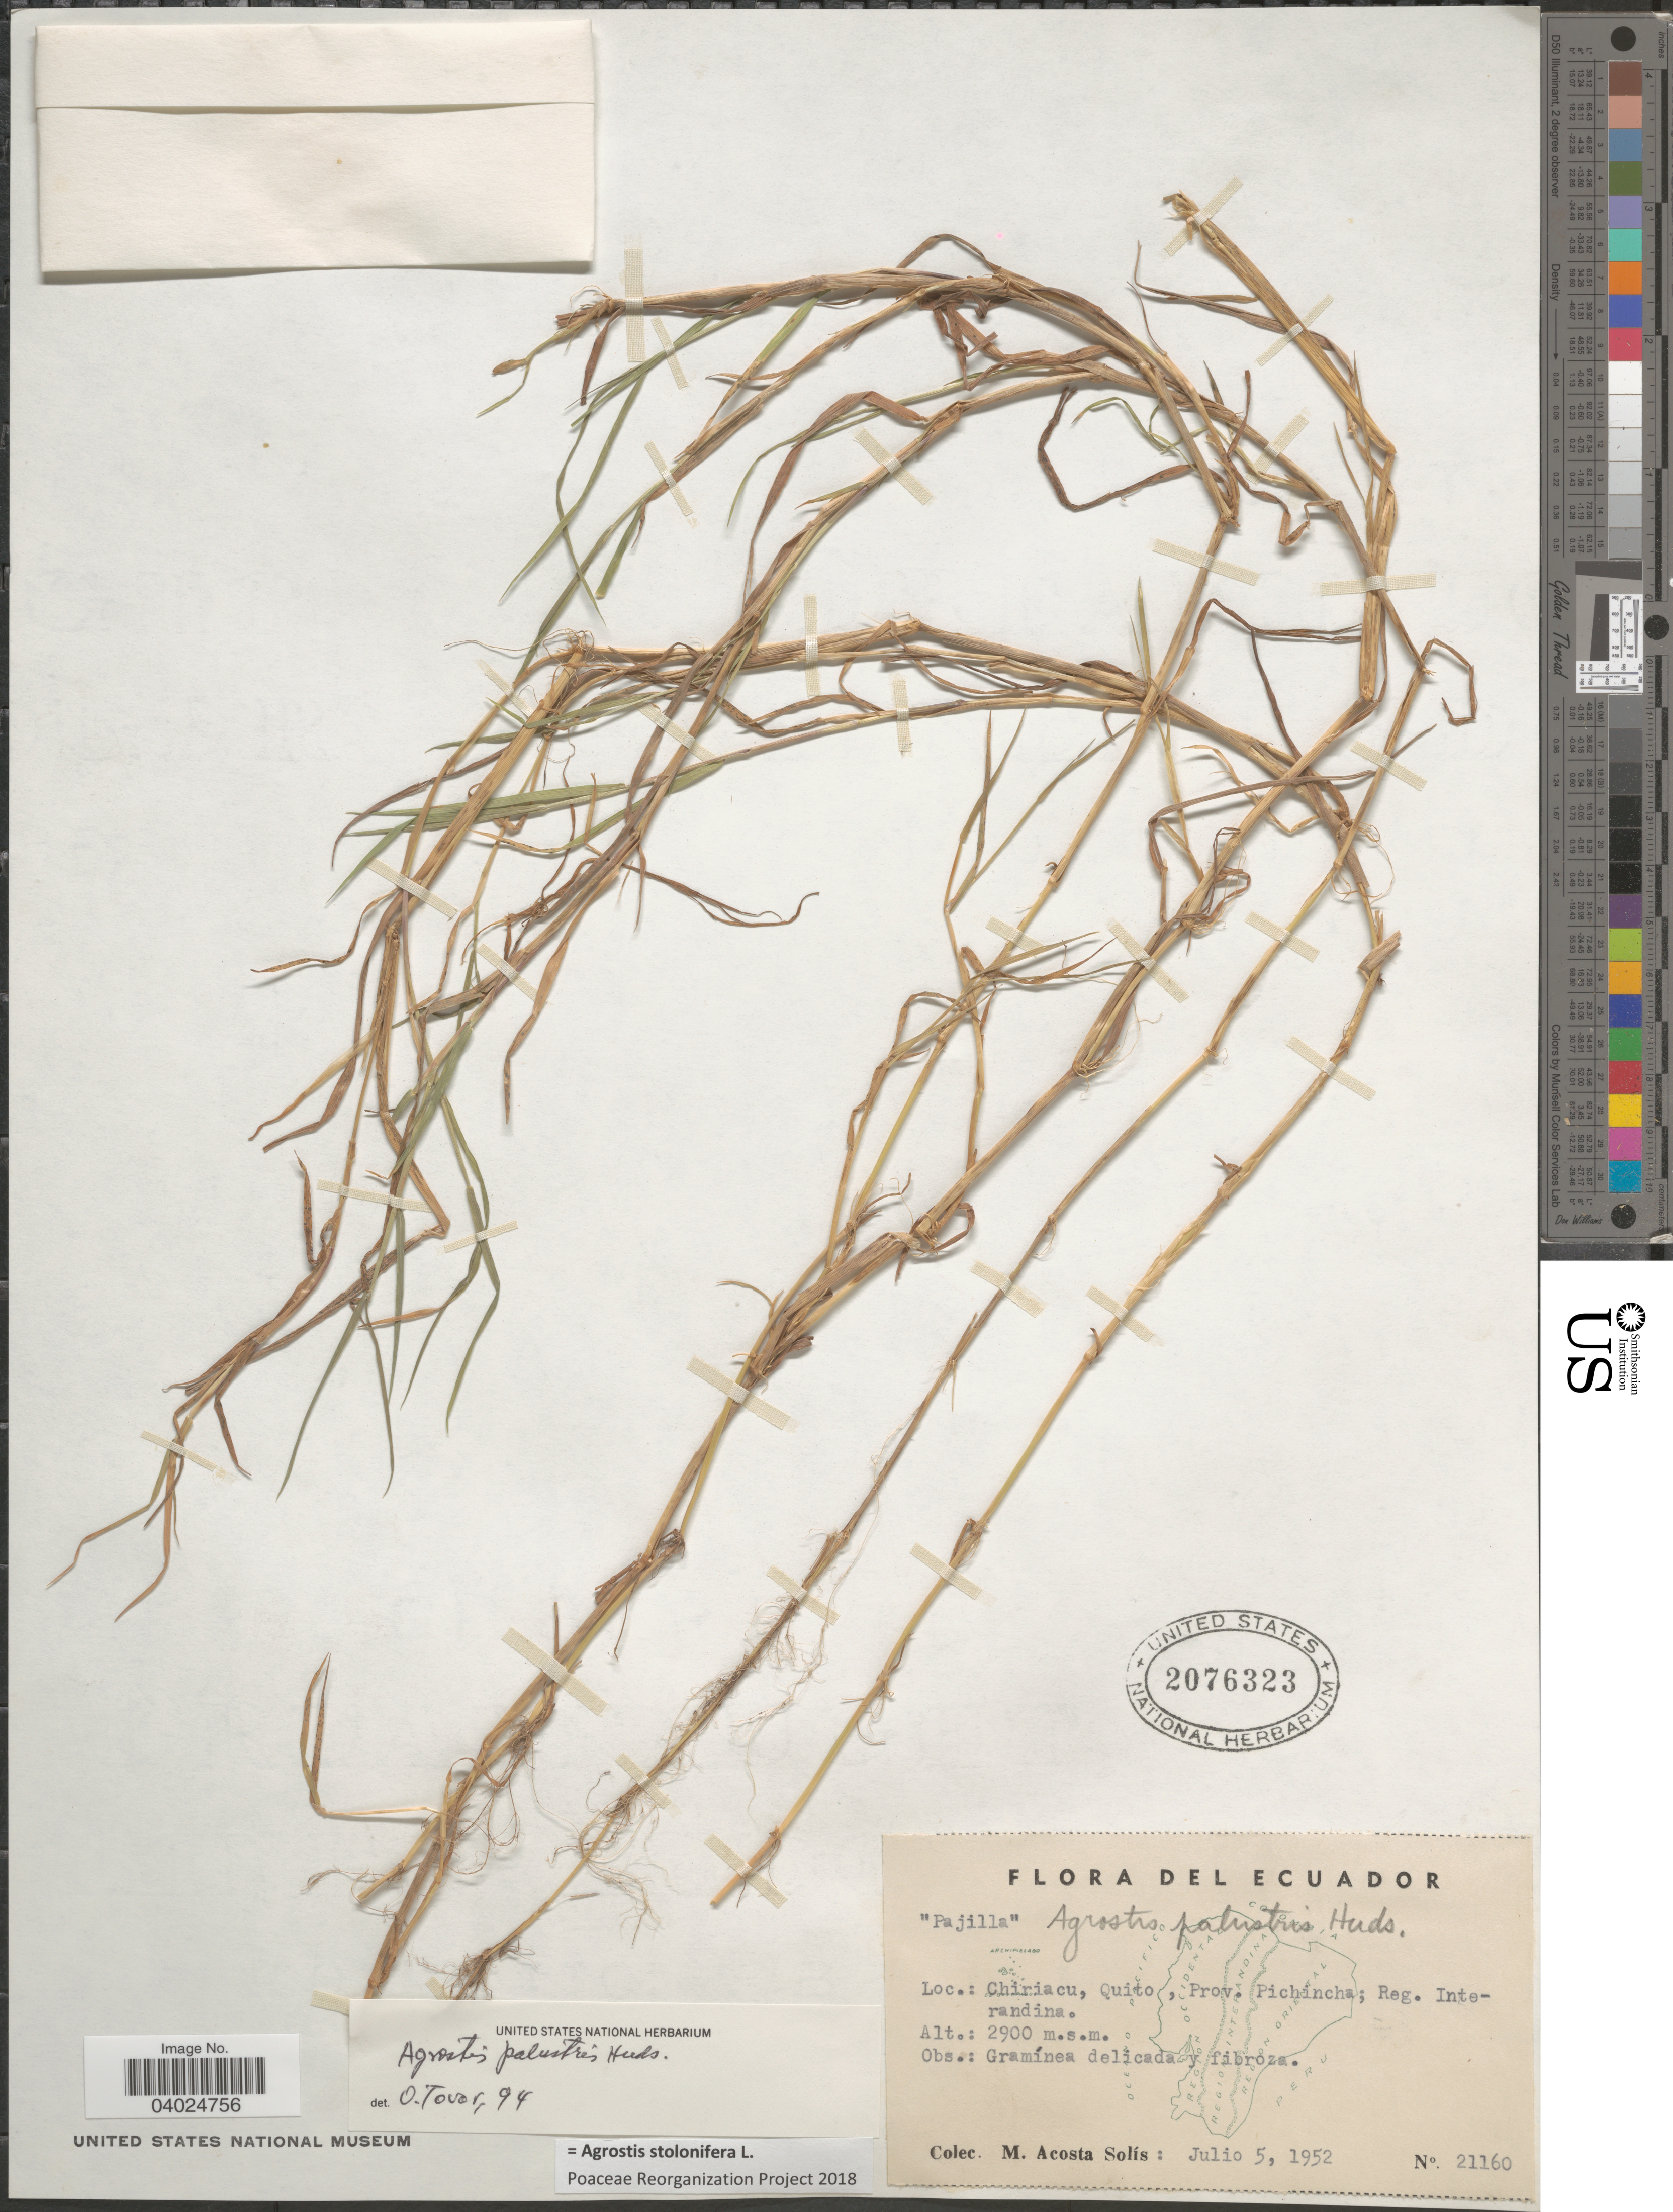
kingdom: Plantae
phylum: Tracheophyta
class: Liliopsida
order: Poales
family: Poaceae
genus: Agrostis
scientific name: Agrostis stolonifera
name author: L.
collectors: M. Acosta Solis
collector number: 21160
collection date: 1952-07-05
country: Ecuador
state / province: Pichincha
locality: Chiriacu, Quito; Reg. Interandina.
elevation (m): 2900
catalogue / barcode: US 2076323